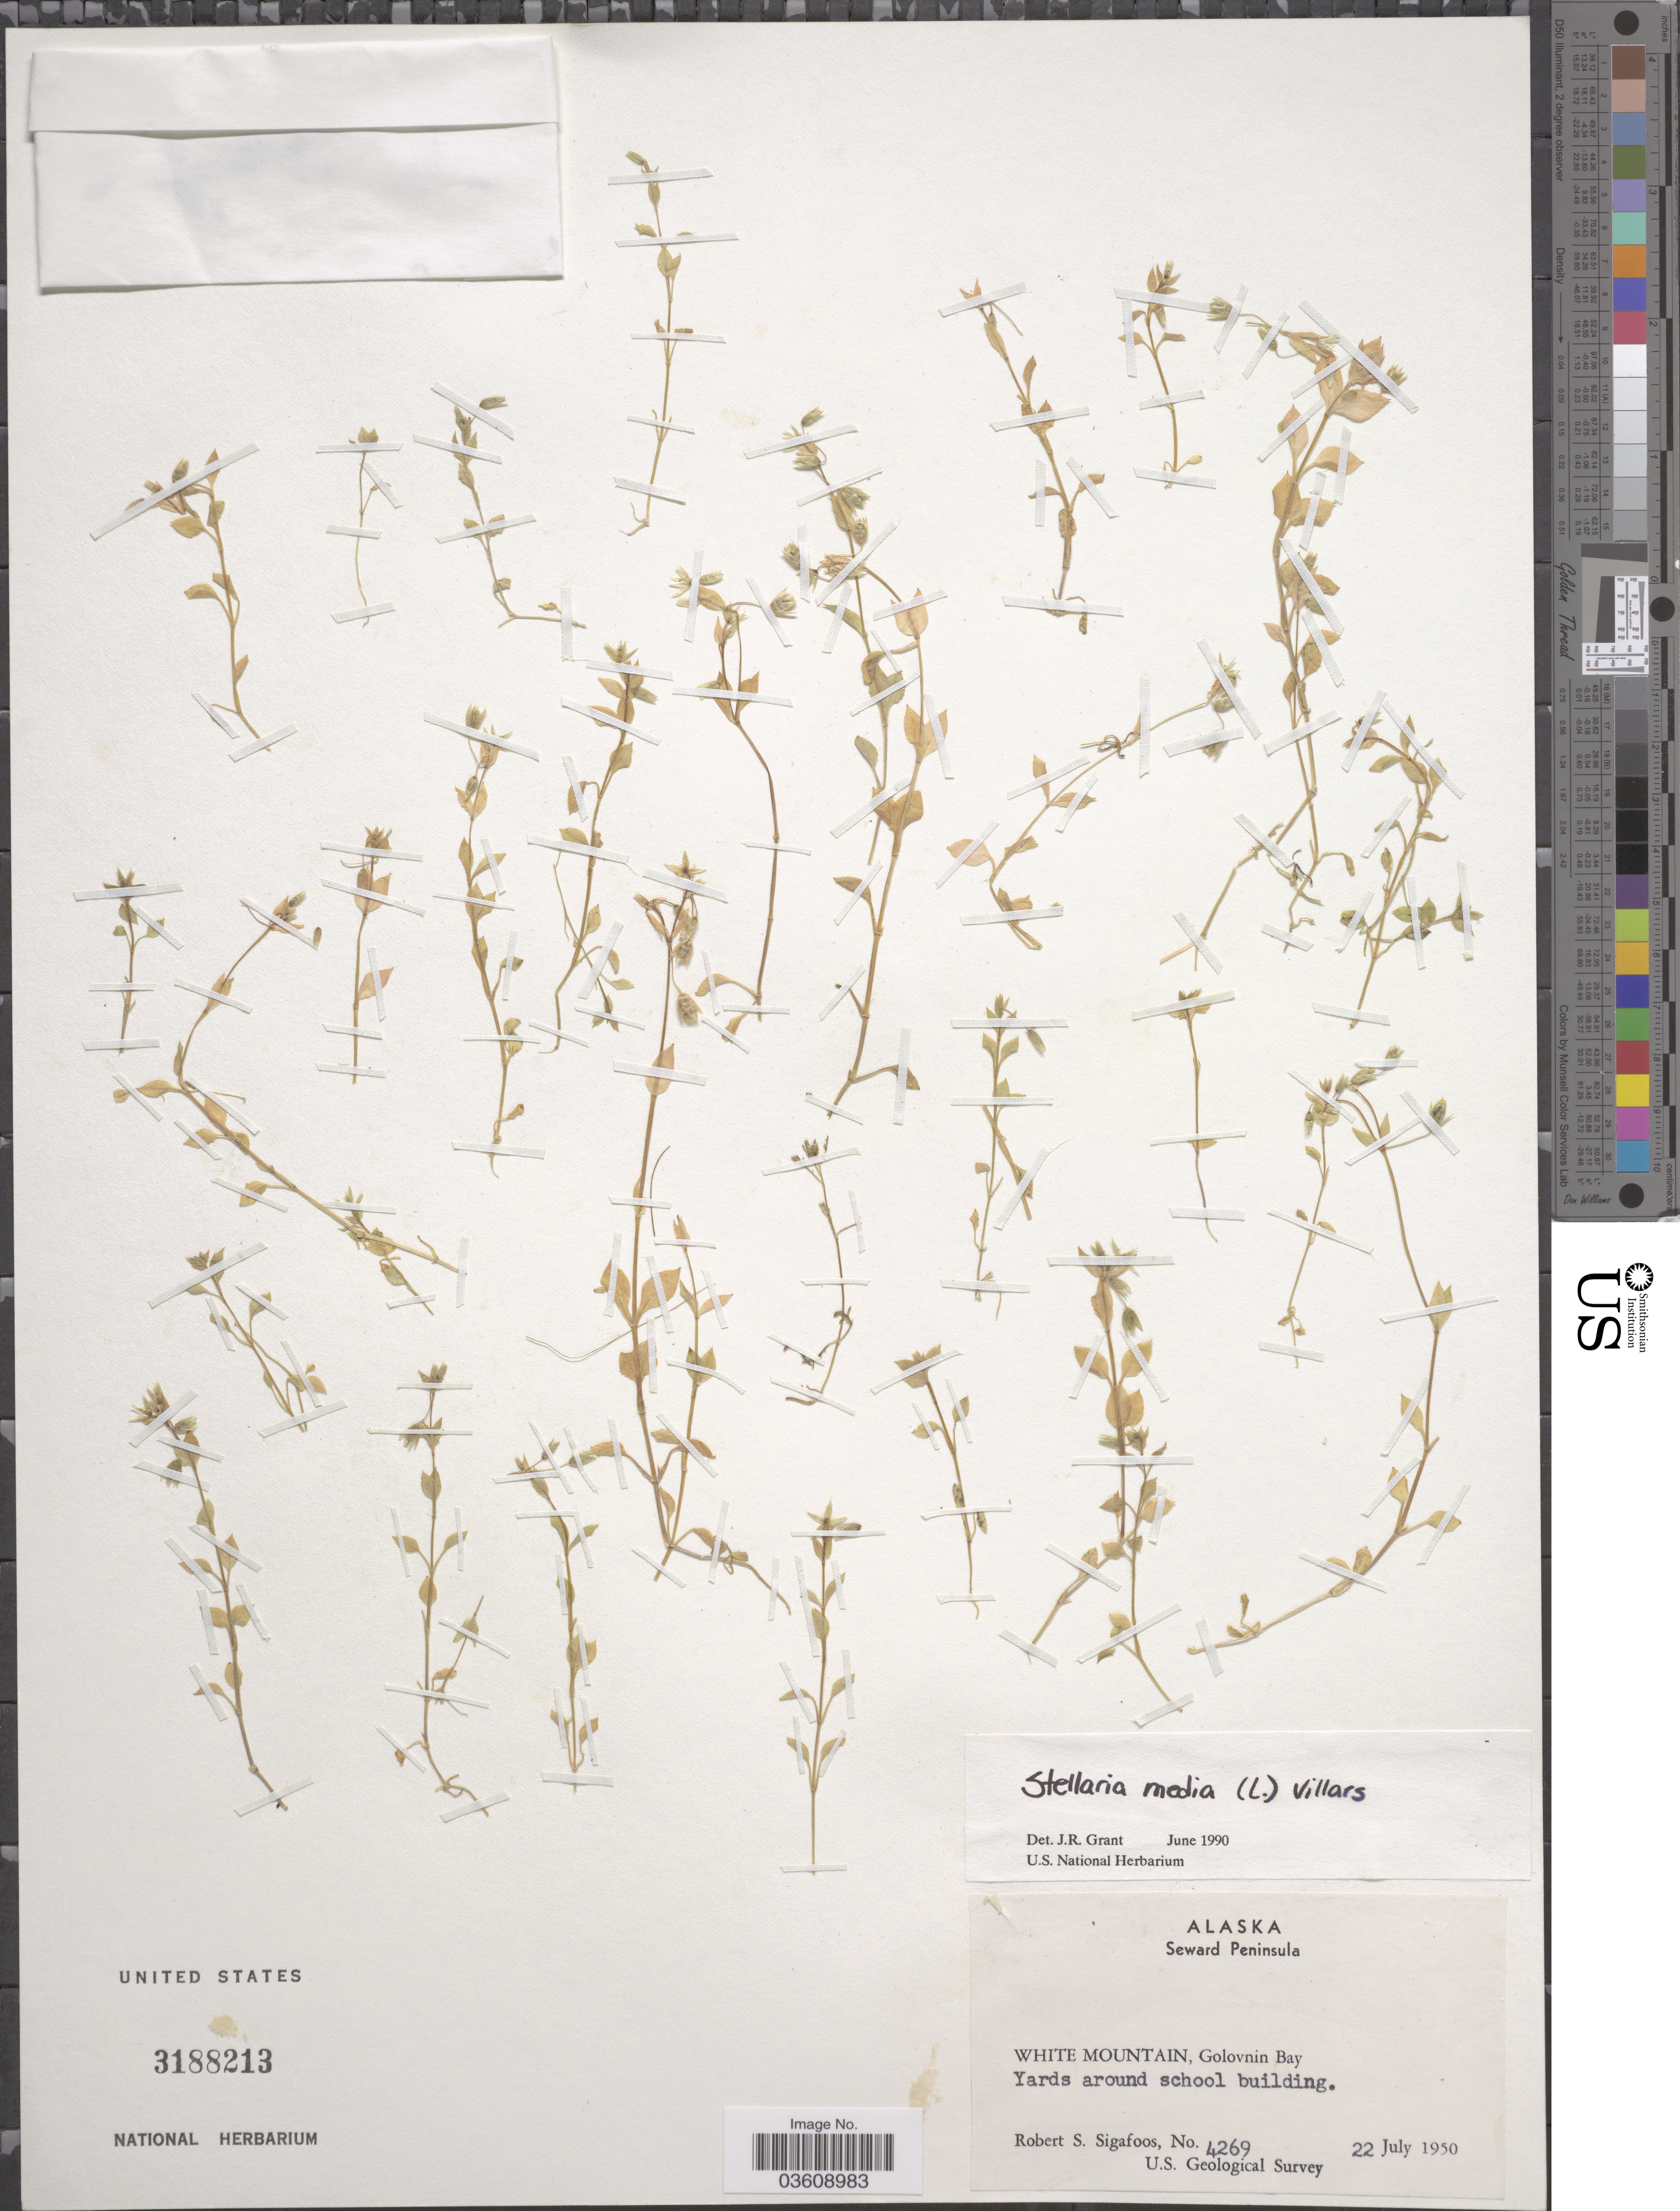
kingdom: Plantae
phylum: Tracheophyta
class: Magnoliopsida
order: Caryophyllales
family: Caryophyllaceae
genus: Stellaria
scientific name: Stellaria media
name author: (L.) Vill.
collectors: R. Sigafoos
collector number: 4269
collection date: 1950-07-22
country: United States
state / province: Alaska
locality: Seward Peninsula. White Mountain, Golovnin Bay. Yards around school building.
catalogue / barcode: US 3188213